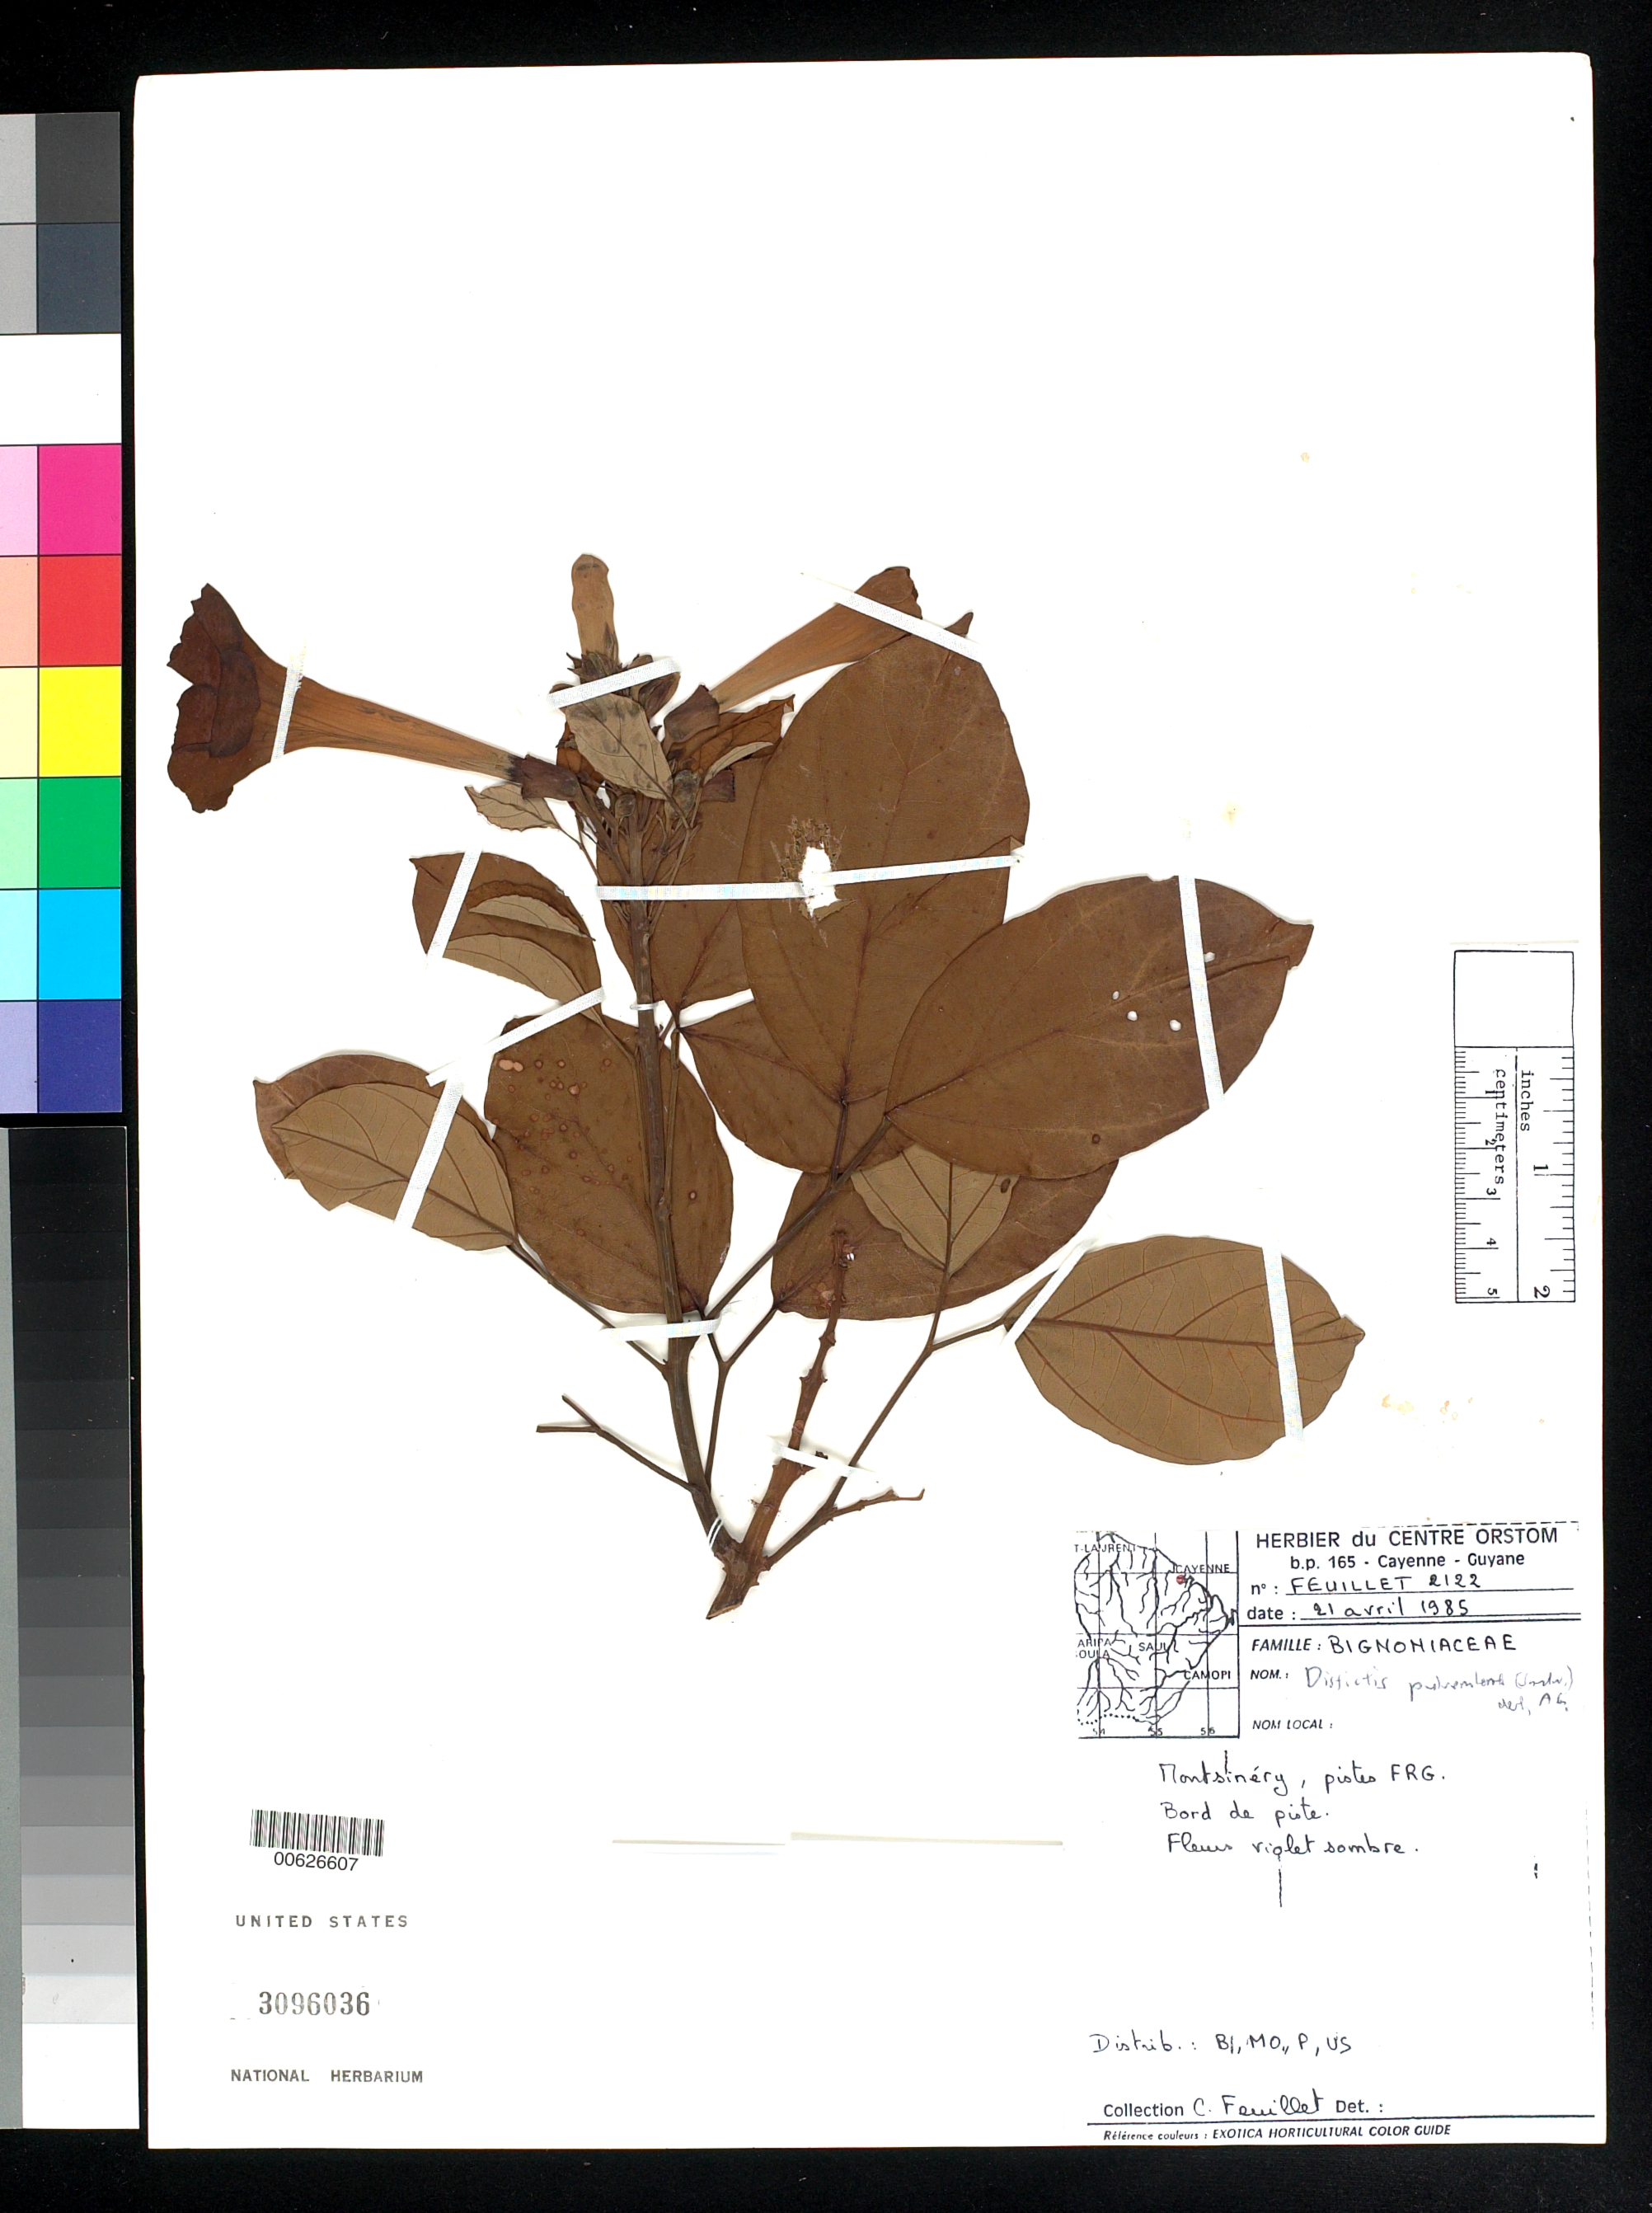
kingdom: Plantae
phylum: Tracheophyta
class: Magnoliopsida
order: Lamiales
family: Bignoniaceae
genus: Amphilophium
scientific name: Amphilophium pulverulentum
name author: (Sandwith) L.G. Lohmann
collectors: C. Feuillet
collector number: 2122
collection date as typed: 21-Apr-85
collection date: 1985-04-21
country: French Guiana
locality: Montsinery, pistes FRG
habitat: Side of trail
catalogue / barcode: US 3096036